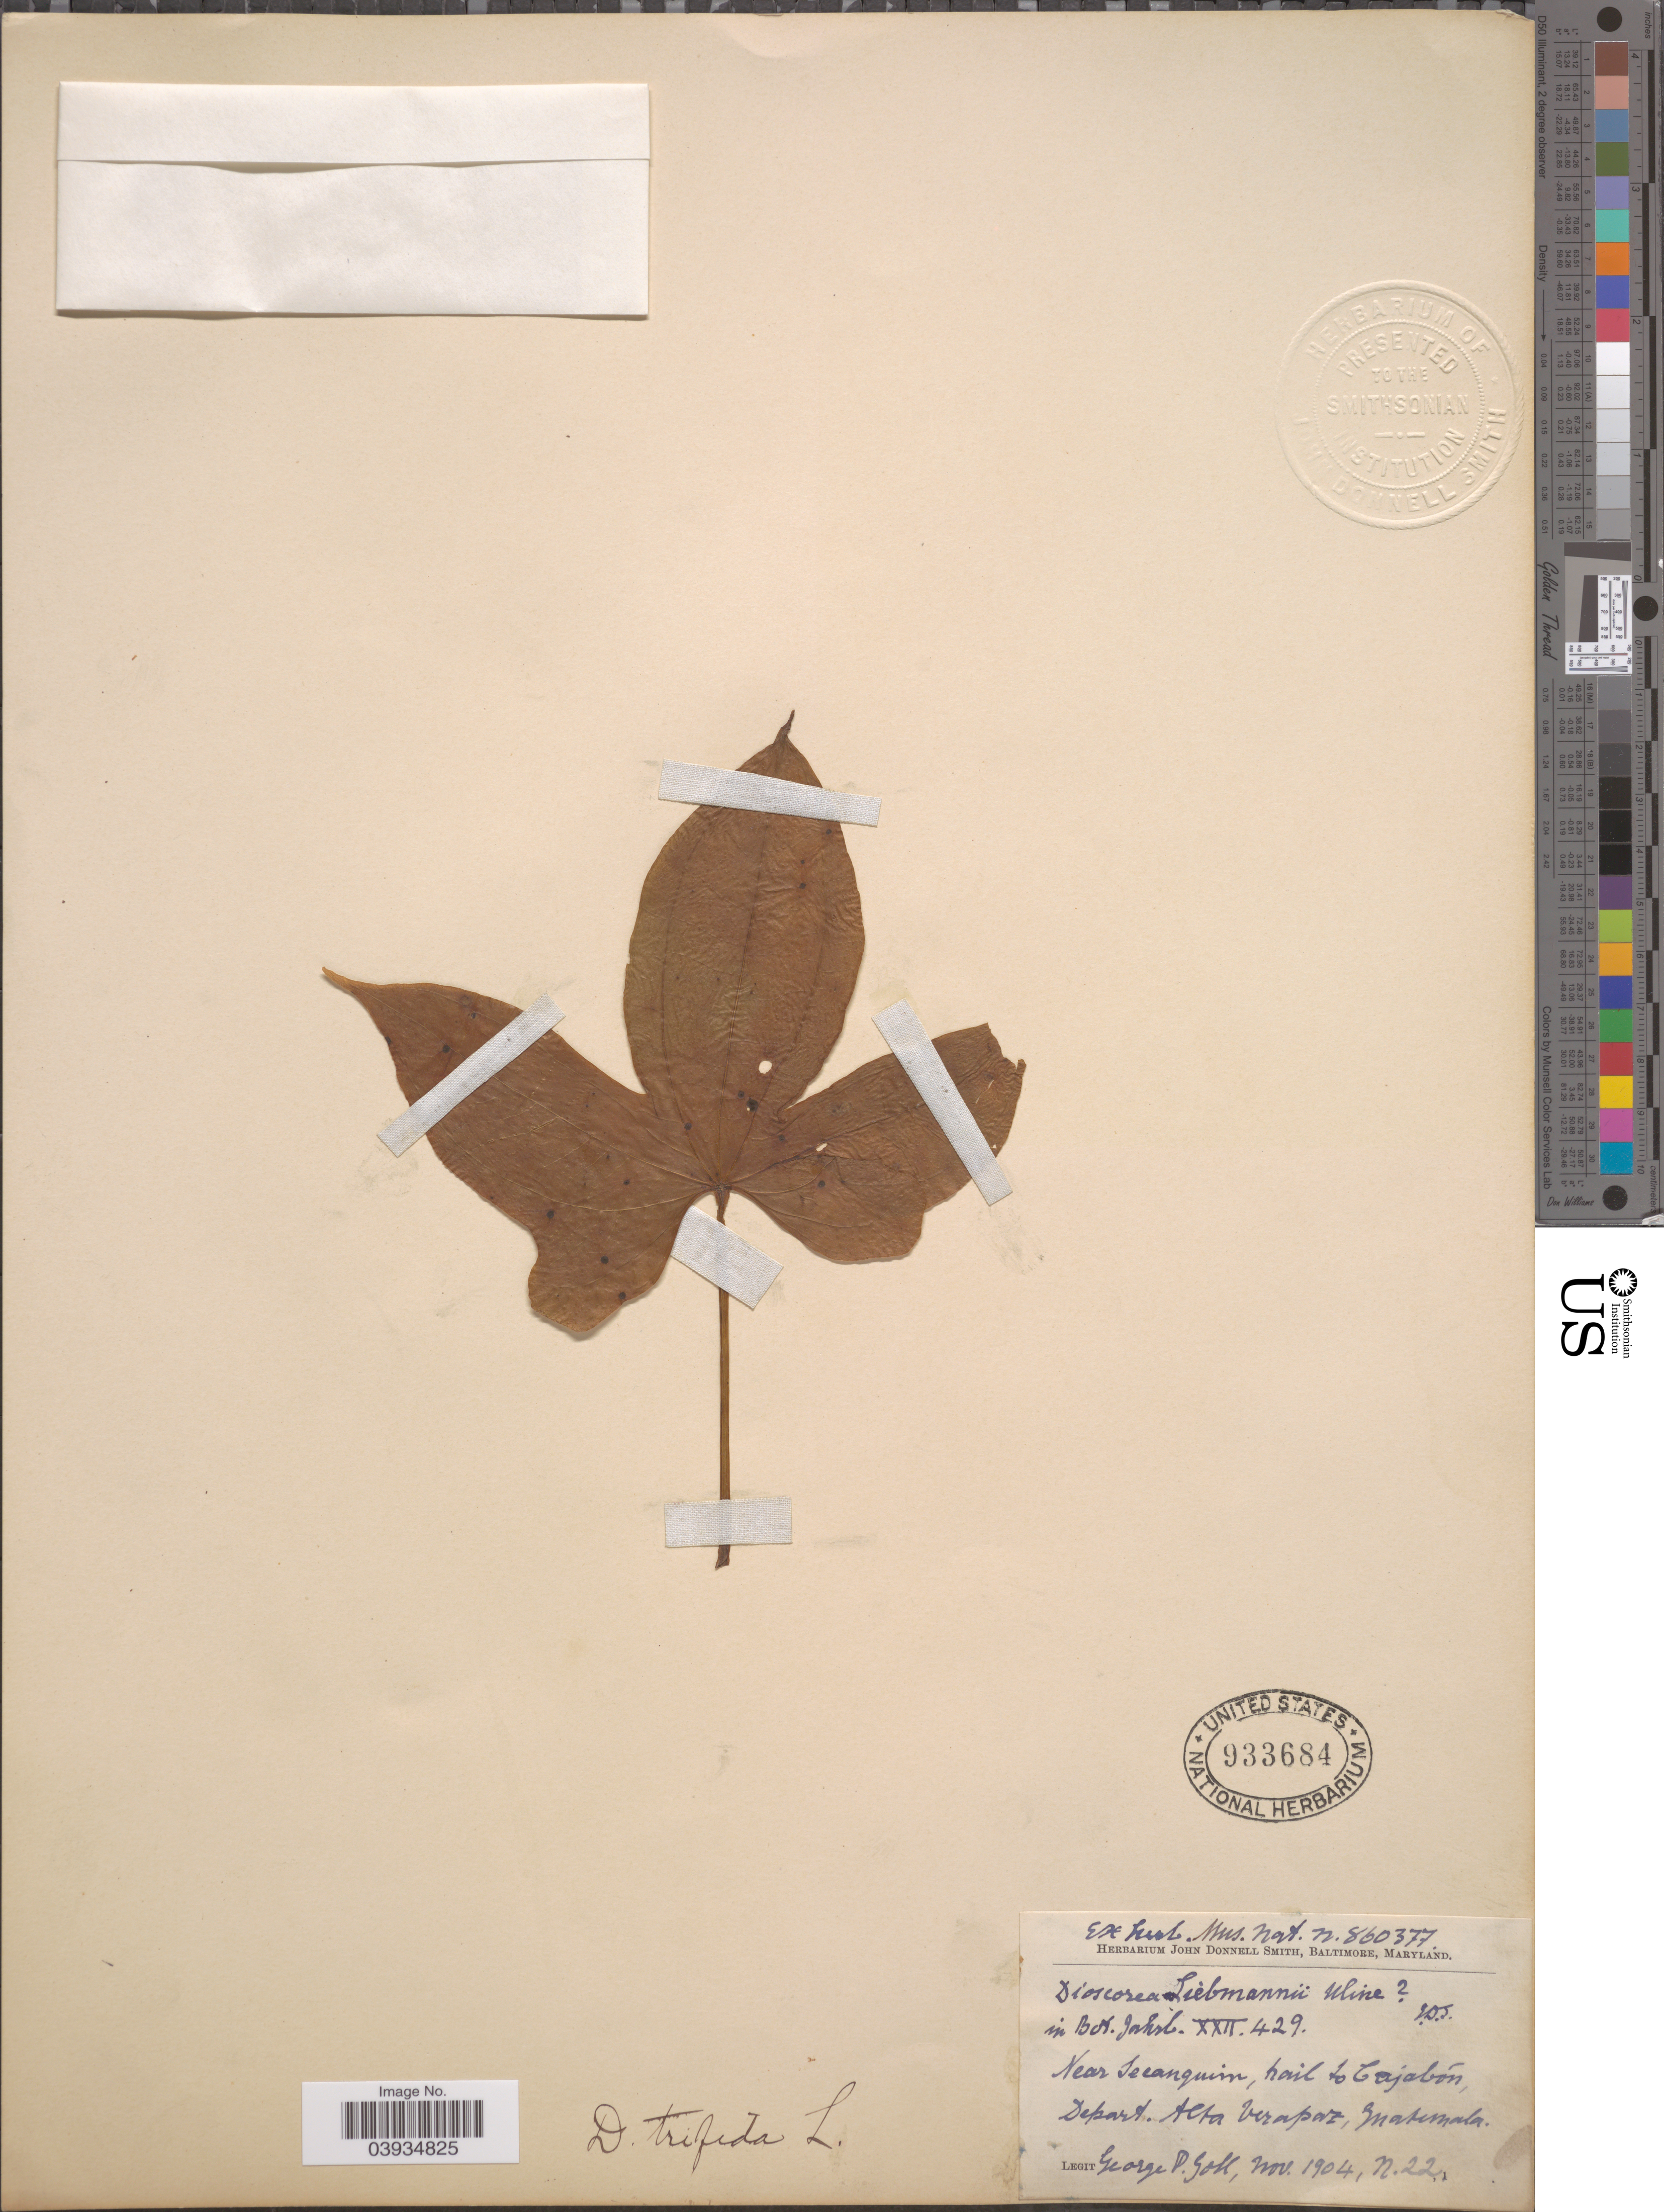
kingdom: Plantae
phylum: Tracheophyta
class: Liliopsida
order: Dioscoreales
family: Dioscoreaceae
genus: Dioscorea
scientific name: Dioscorea trifida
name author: L. f.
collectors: G. P. Goll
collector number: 22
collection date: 1904-11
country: Guatemala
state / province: Alta Verapaz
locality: Near Tecanquin, trail to Cajabón, Depart. Alta Verapaz.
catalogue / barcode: US 933684